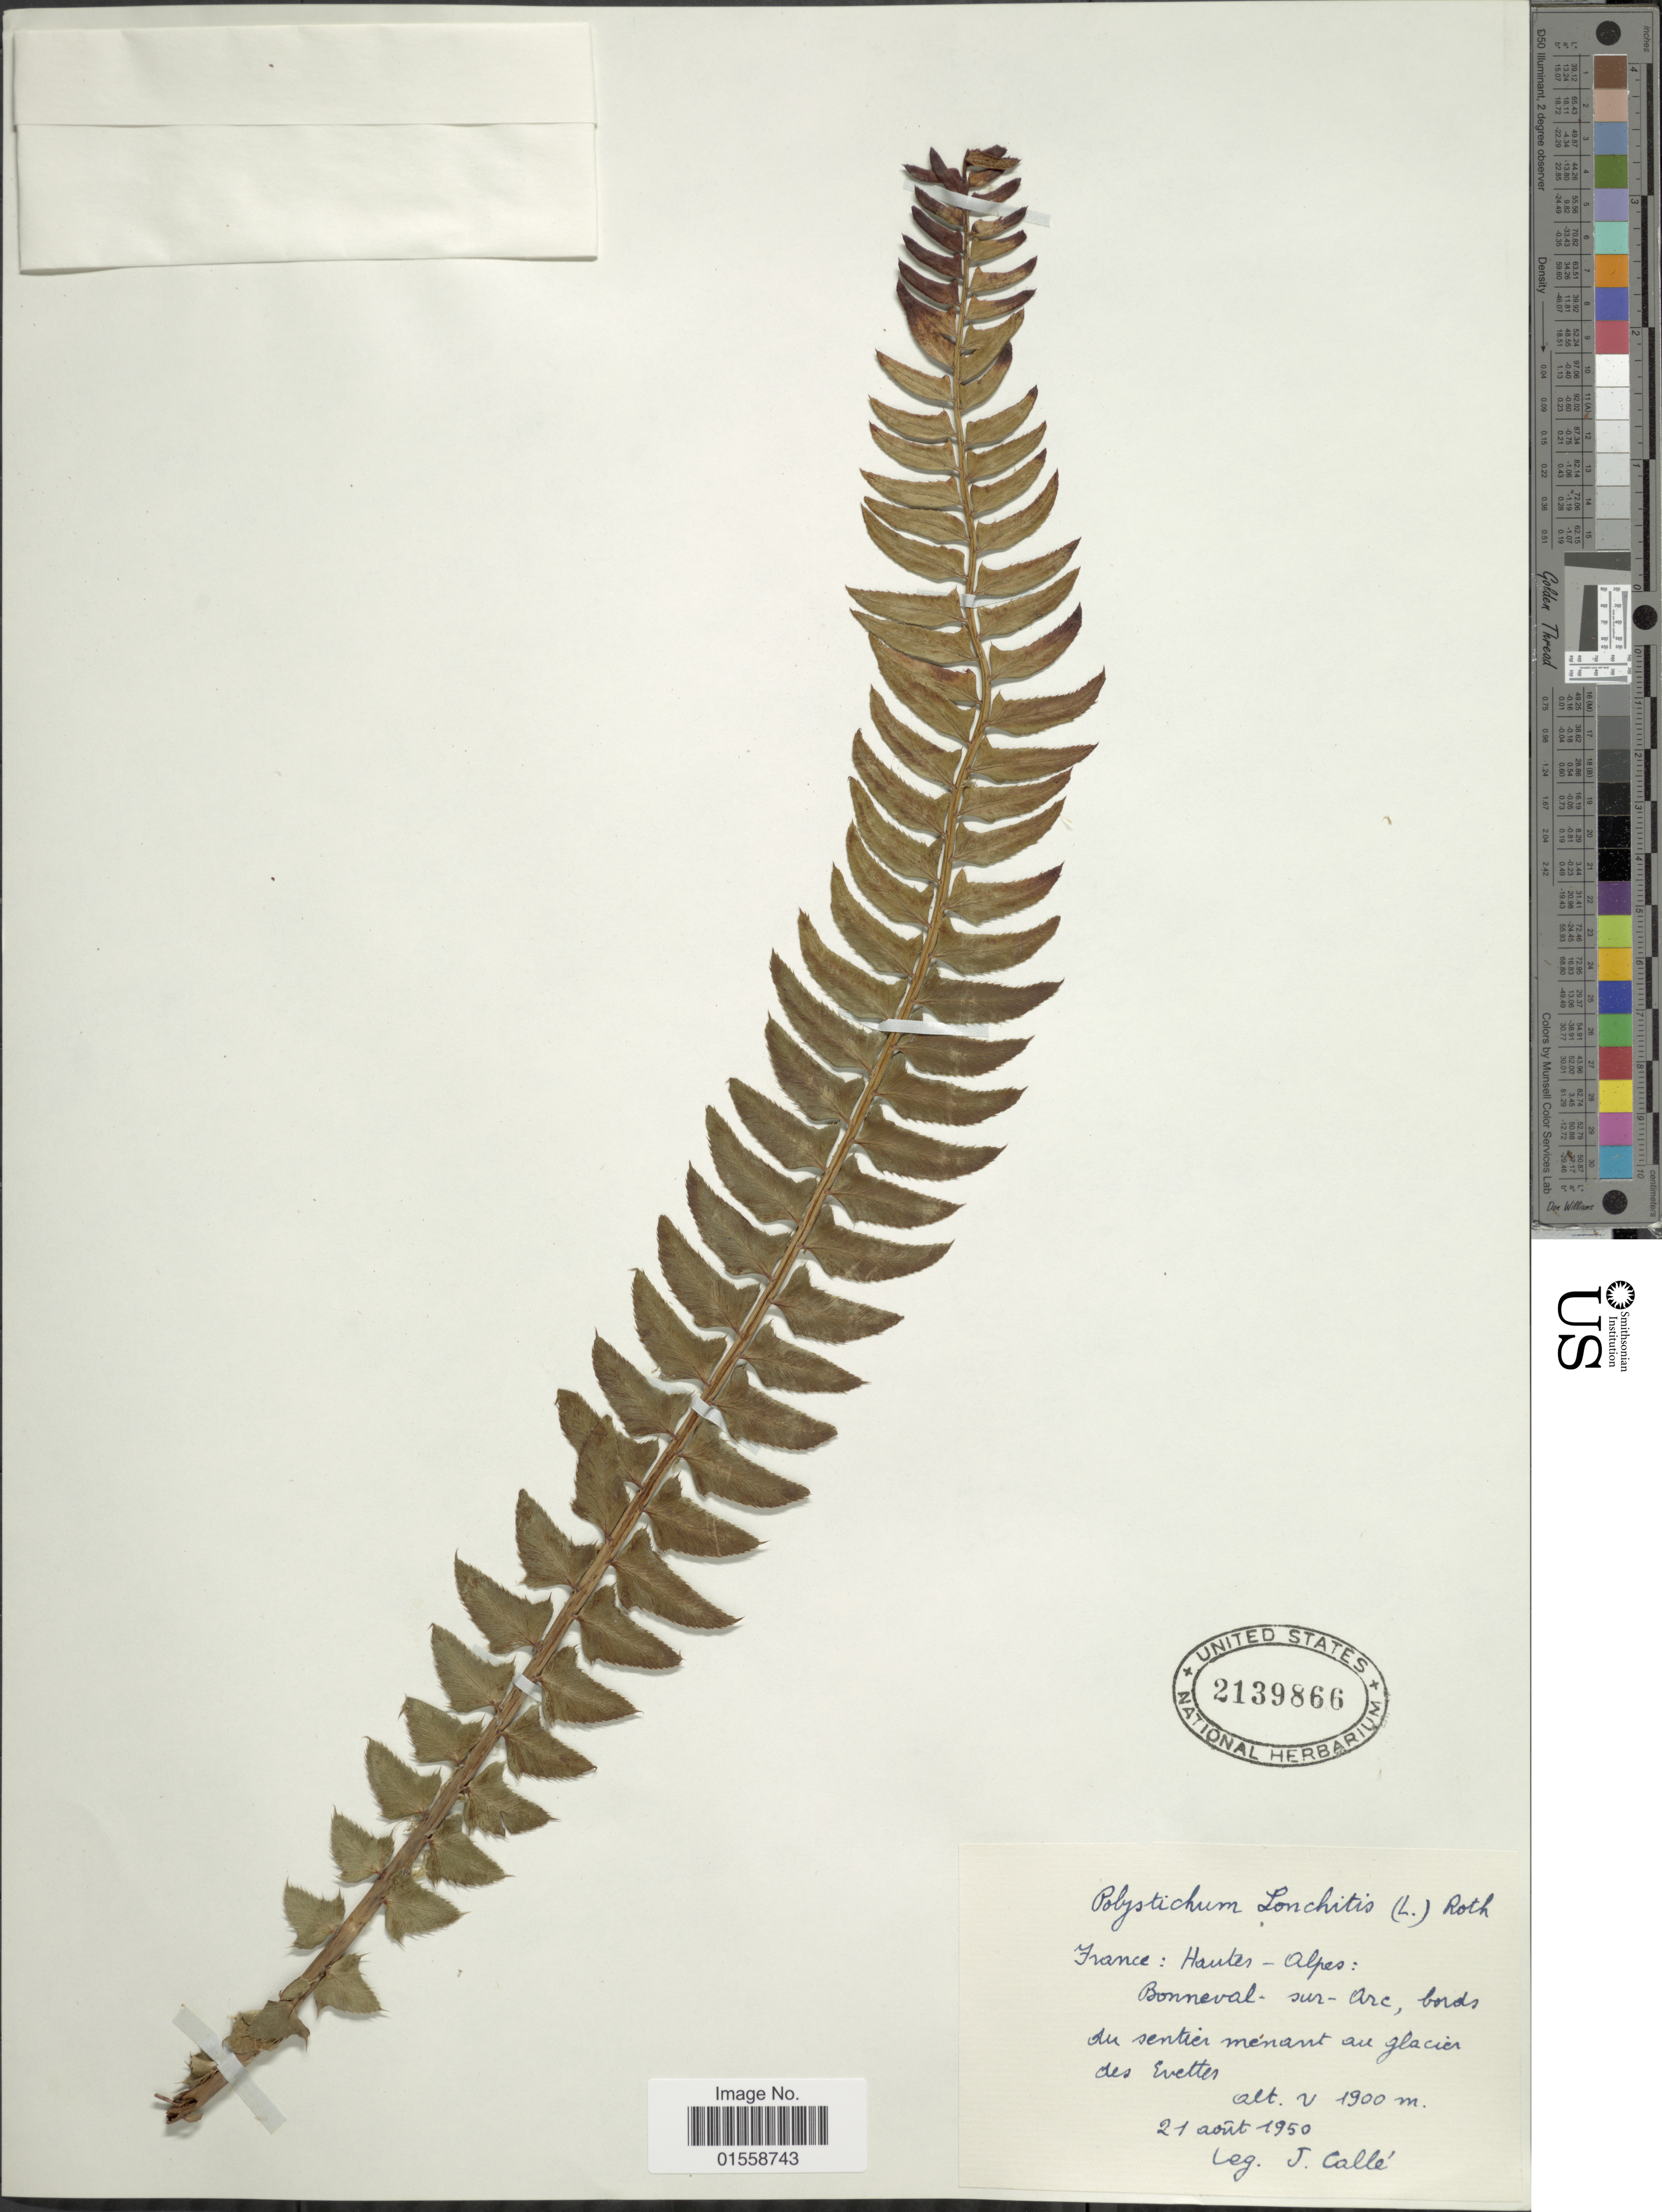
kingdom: Plantae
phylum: Tracheophyta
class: Polypodiopsida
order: Polypodiales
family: Dryopteridaceae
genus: Polystichum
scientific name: Polystichum lonchitis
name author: (Roth) L.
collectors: Calle, J.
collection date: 1950-08-21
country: France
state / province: Provence-Alpes-Côte d'Azur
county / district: Hautes-Alpes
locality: France: Hautes- Alpes: Bonneval- sur- Arc, bords du sentier menant au glacier des Evettes [interpreted]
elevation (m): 1900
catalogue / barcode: US 2139866